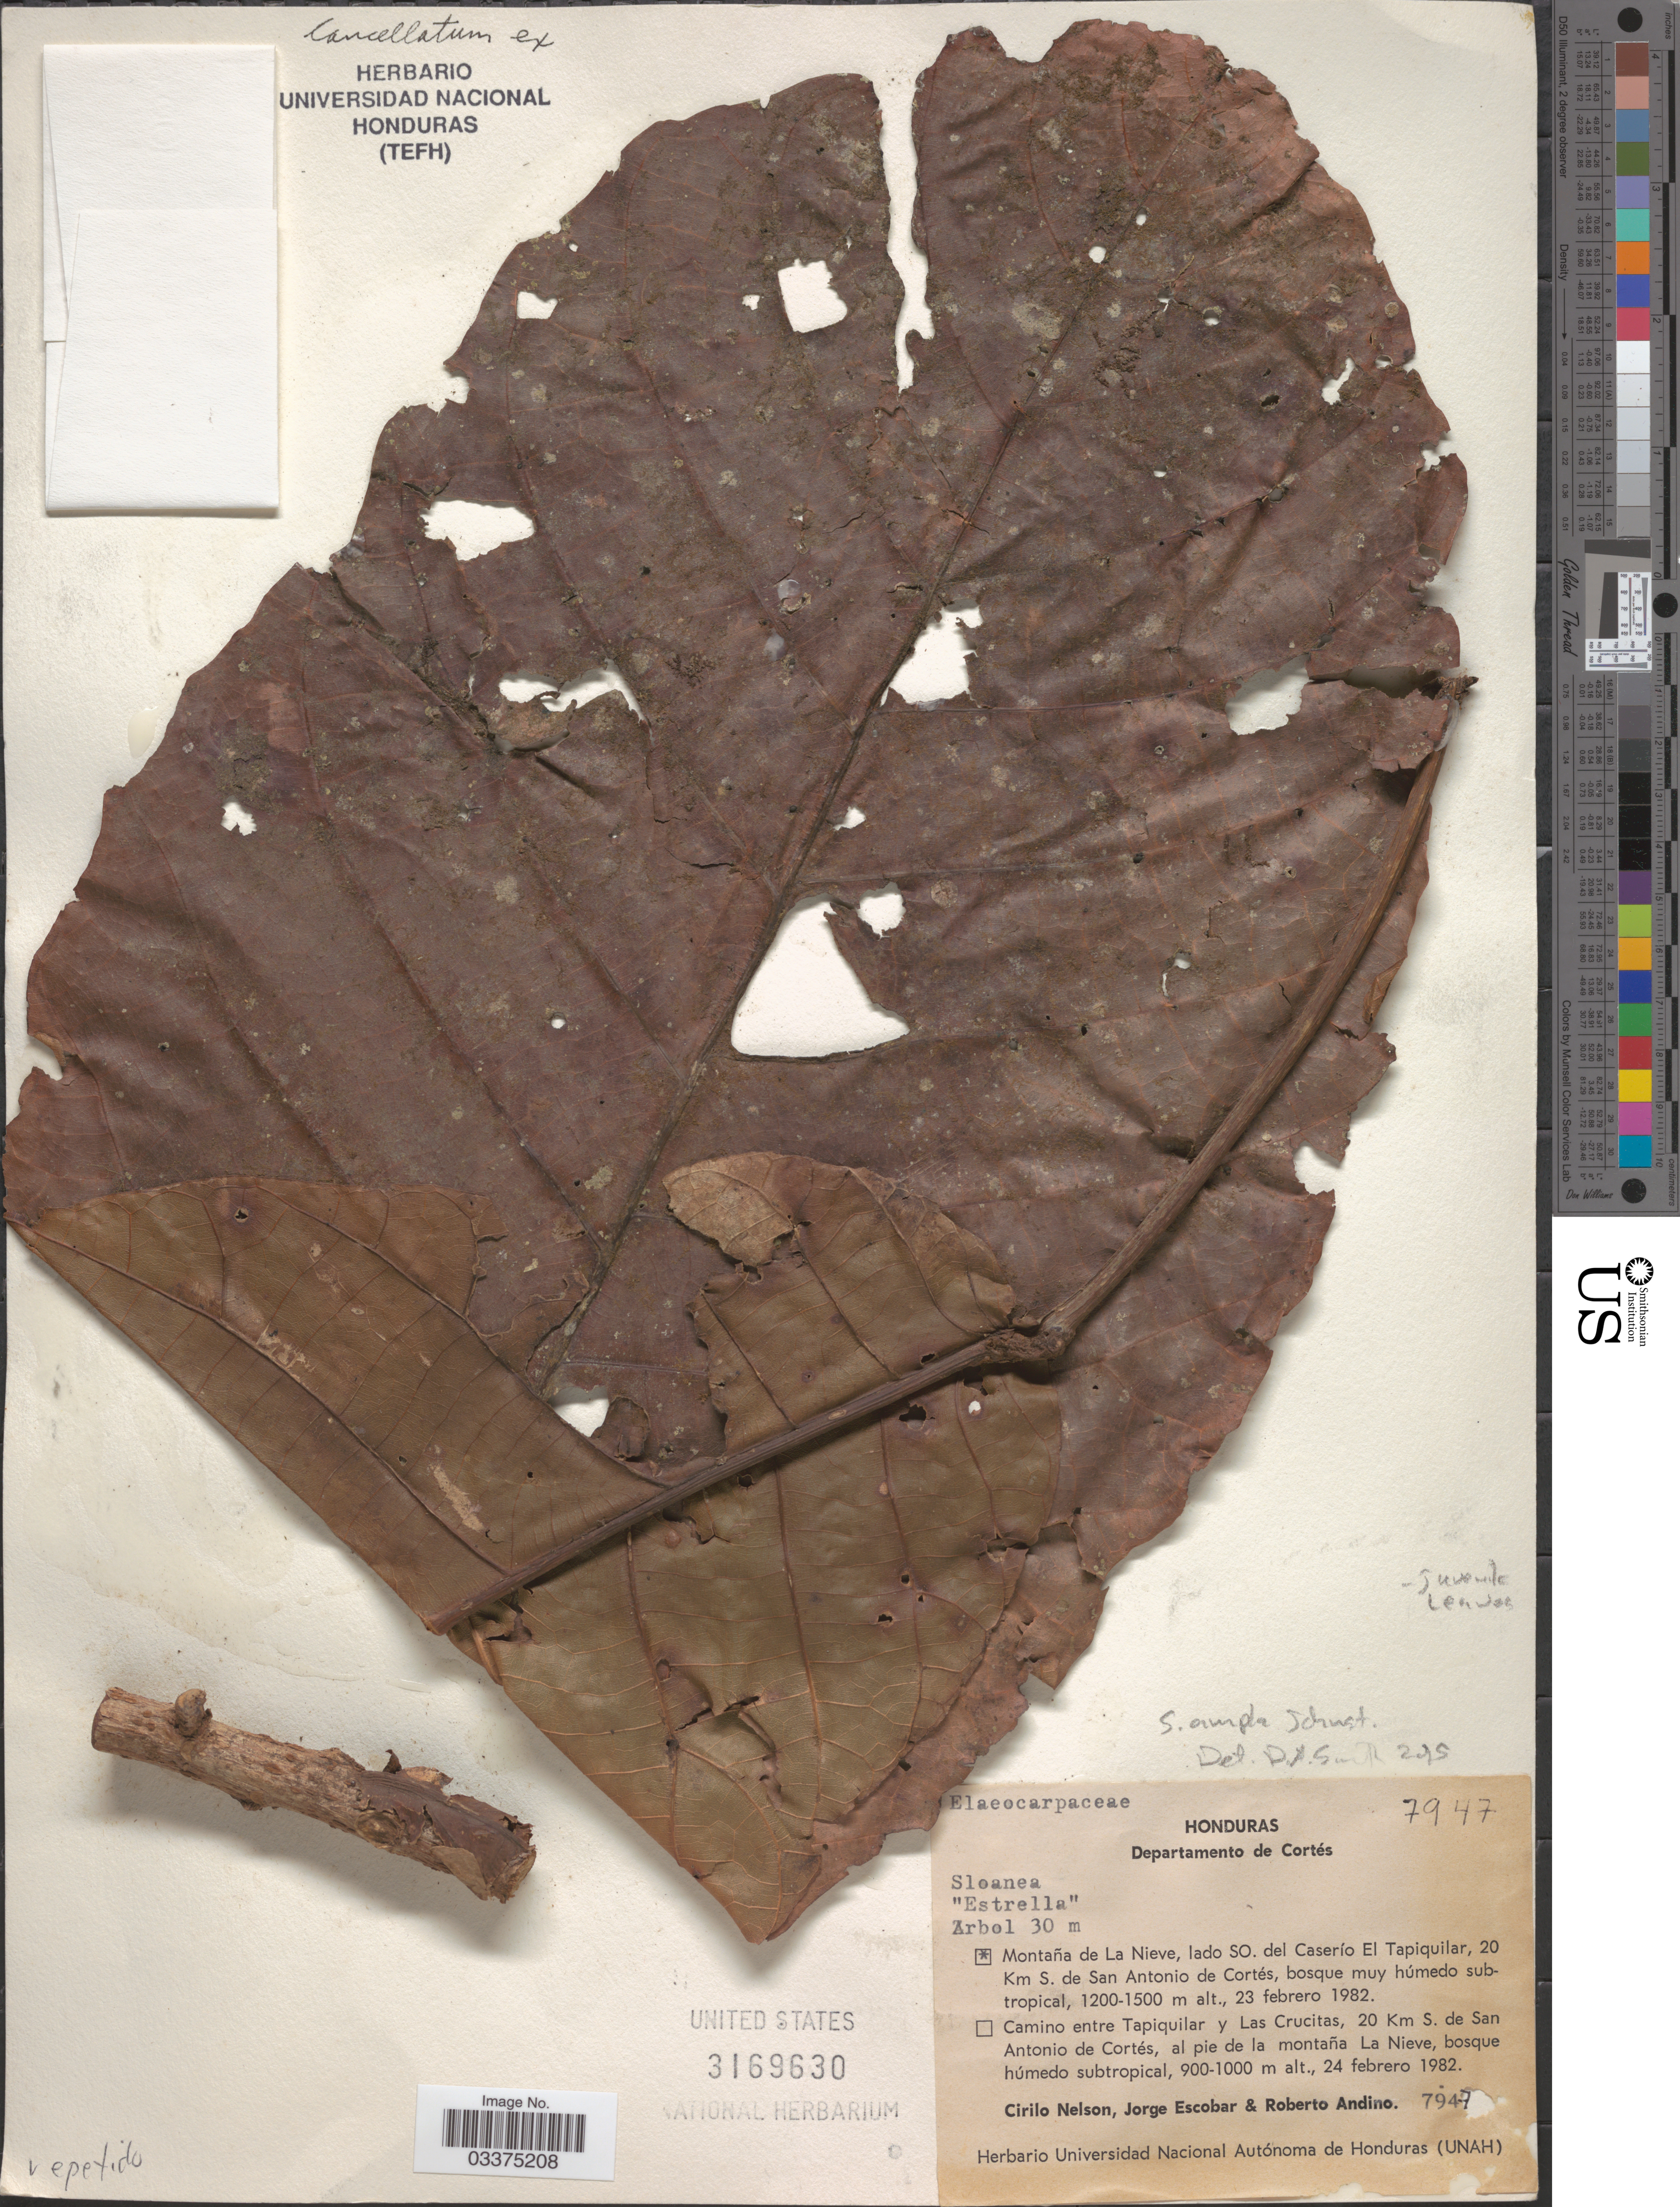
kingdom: Plantae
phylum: Tracheophyta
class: Magnoliopsida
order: Oxalidales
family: Elaeocarpaceae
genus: Sloanea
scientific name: Sloanea ampla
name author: I.M. Johnst.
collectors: C. Nelson, J. Escobar & R. Andino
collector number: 7947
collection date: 1982-02-23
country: Honduras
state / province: Cortés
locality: Departamento de Cortés. Montaña de La Nieve, lado SO. del Caserío El Tapiquilar, 20 Km S. de San Antonio de Cortés.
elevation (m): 1200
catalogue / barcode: US 3169630